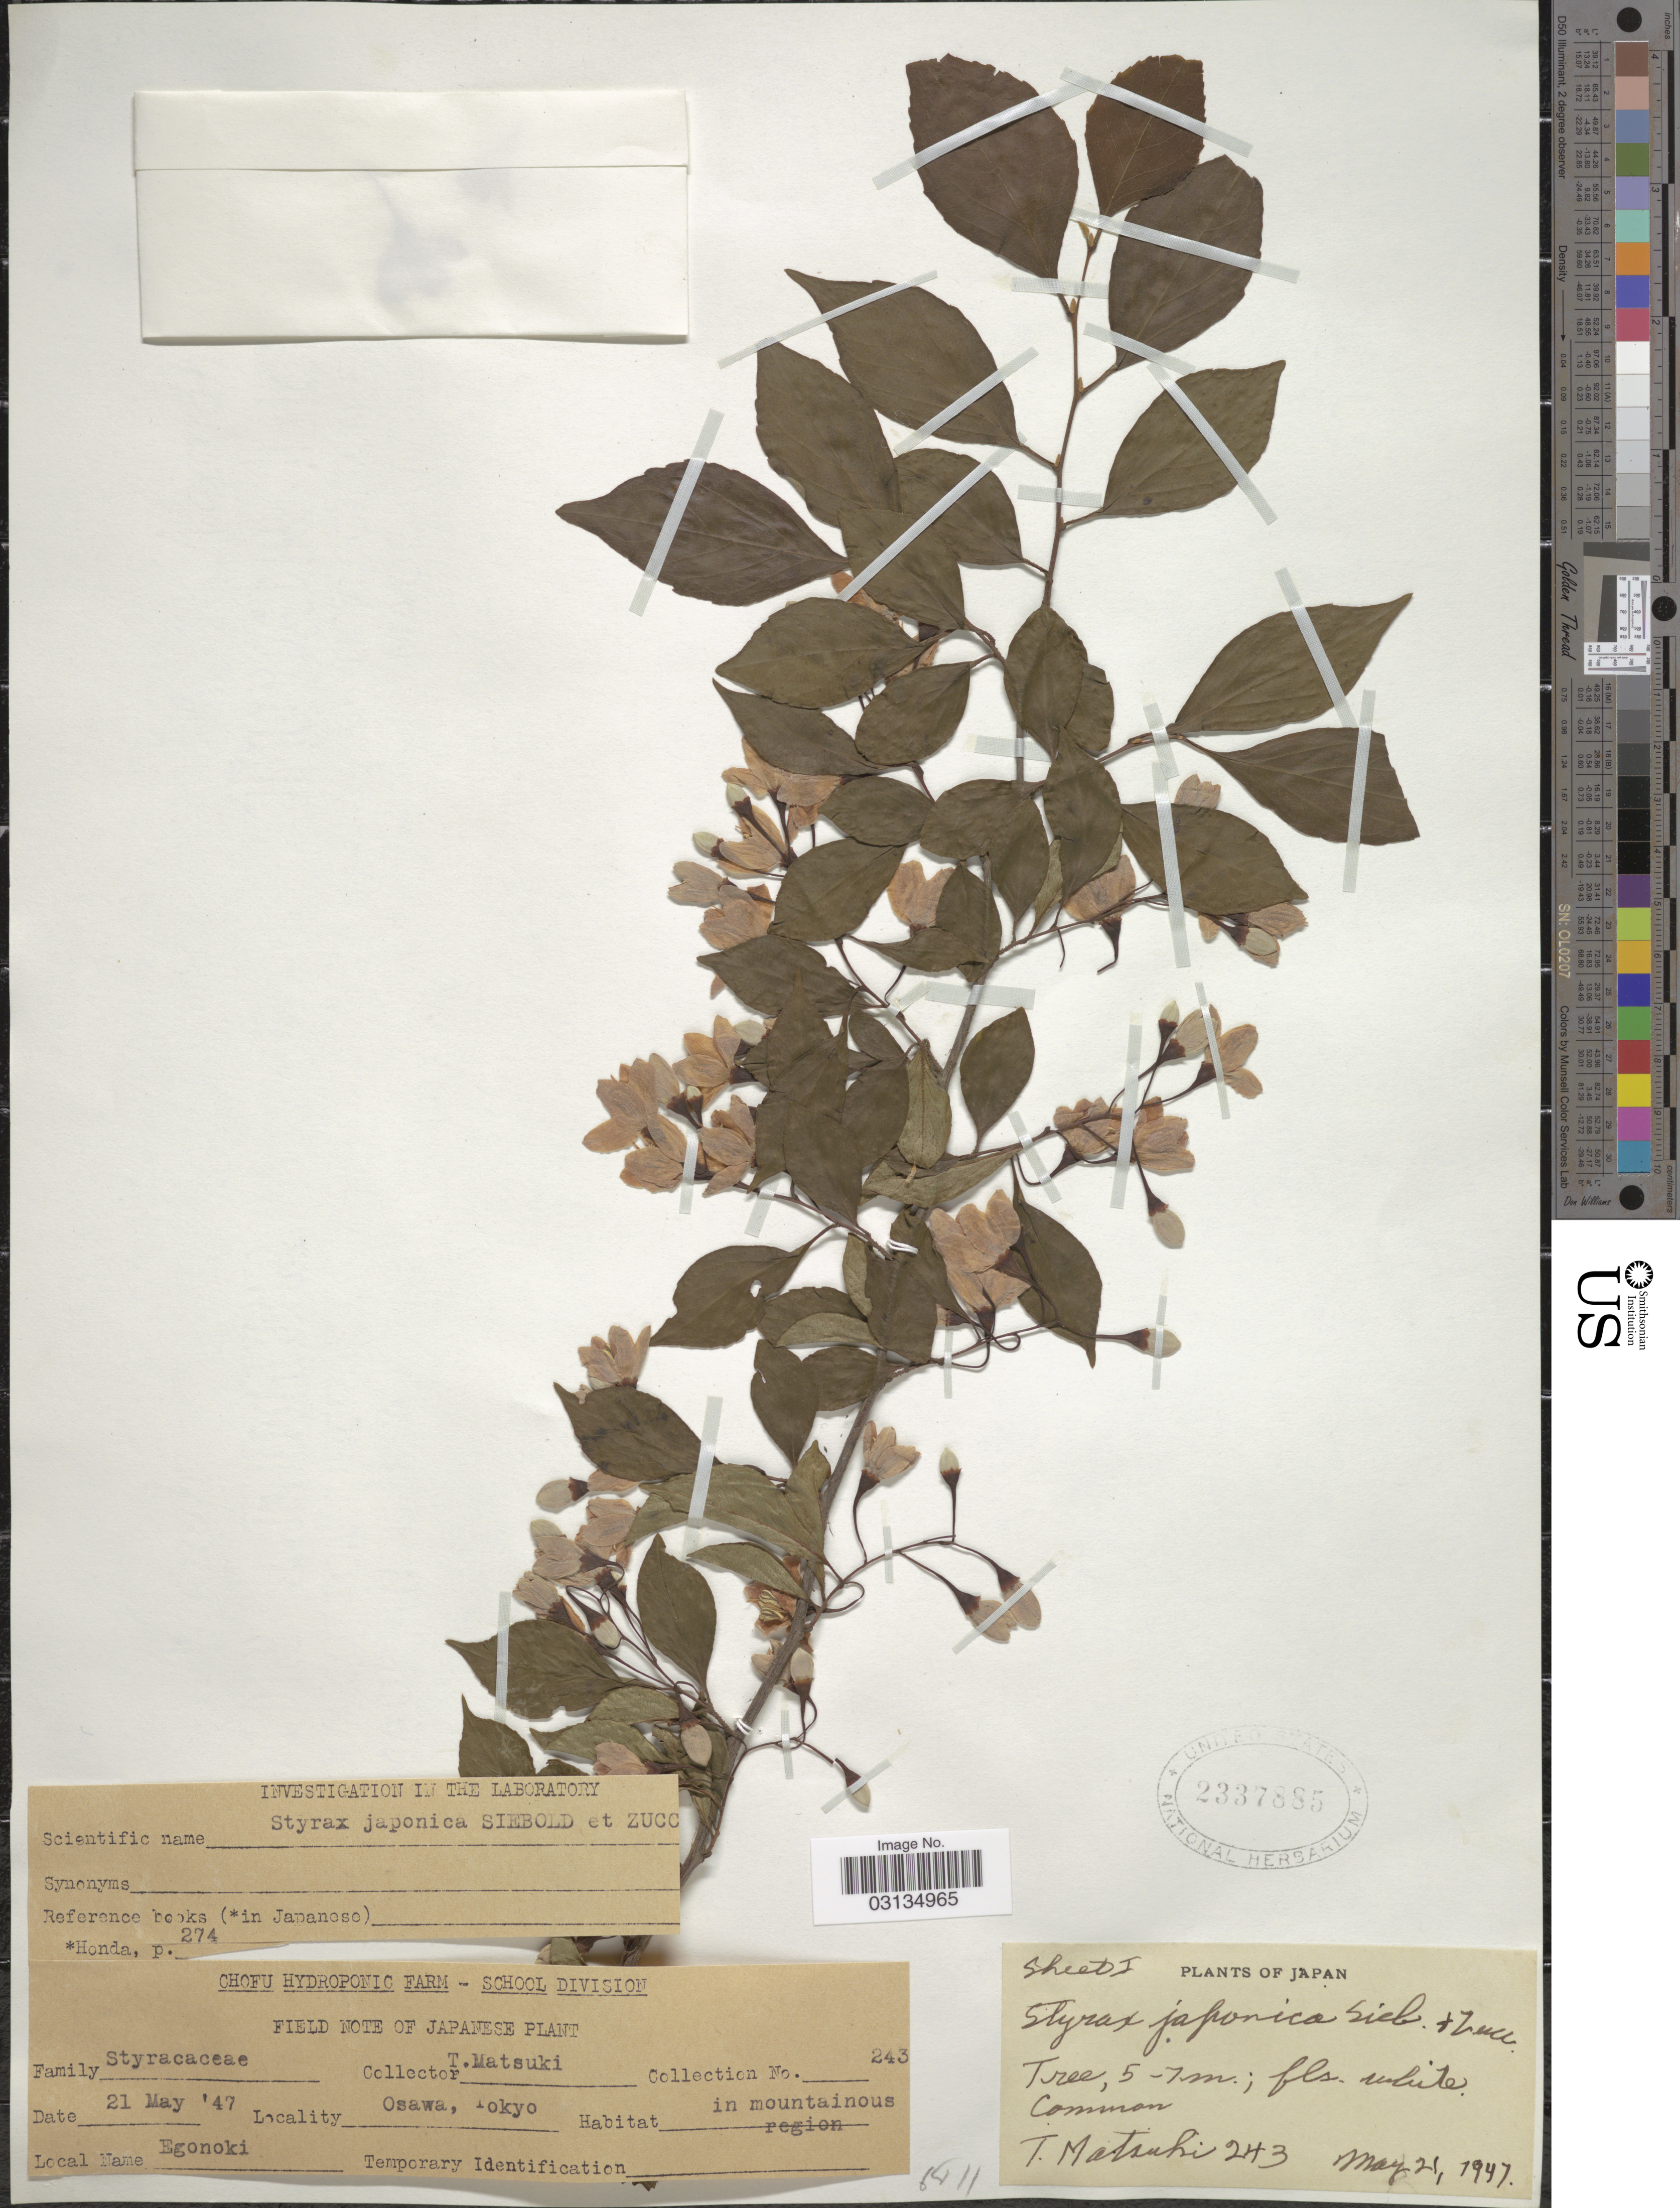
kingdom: Plantae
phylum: Tracheophyta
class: Magnoliopsida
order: Ericales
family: Styracaceae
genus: Styrax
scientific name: Styrax japonicus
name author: Siebold & Zucc.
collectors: T. Matsuki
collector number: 243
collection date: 1947-05-21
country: Japan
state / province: Tokyo, Federal City of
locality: Osawa, Tokyo.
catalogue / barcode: US 2337885